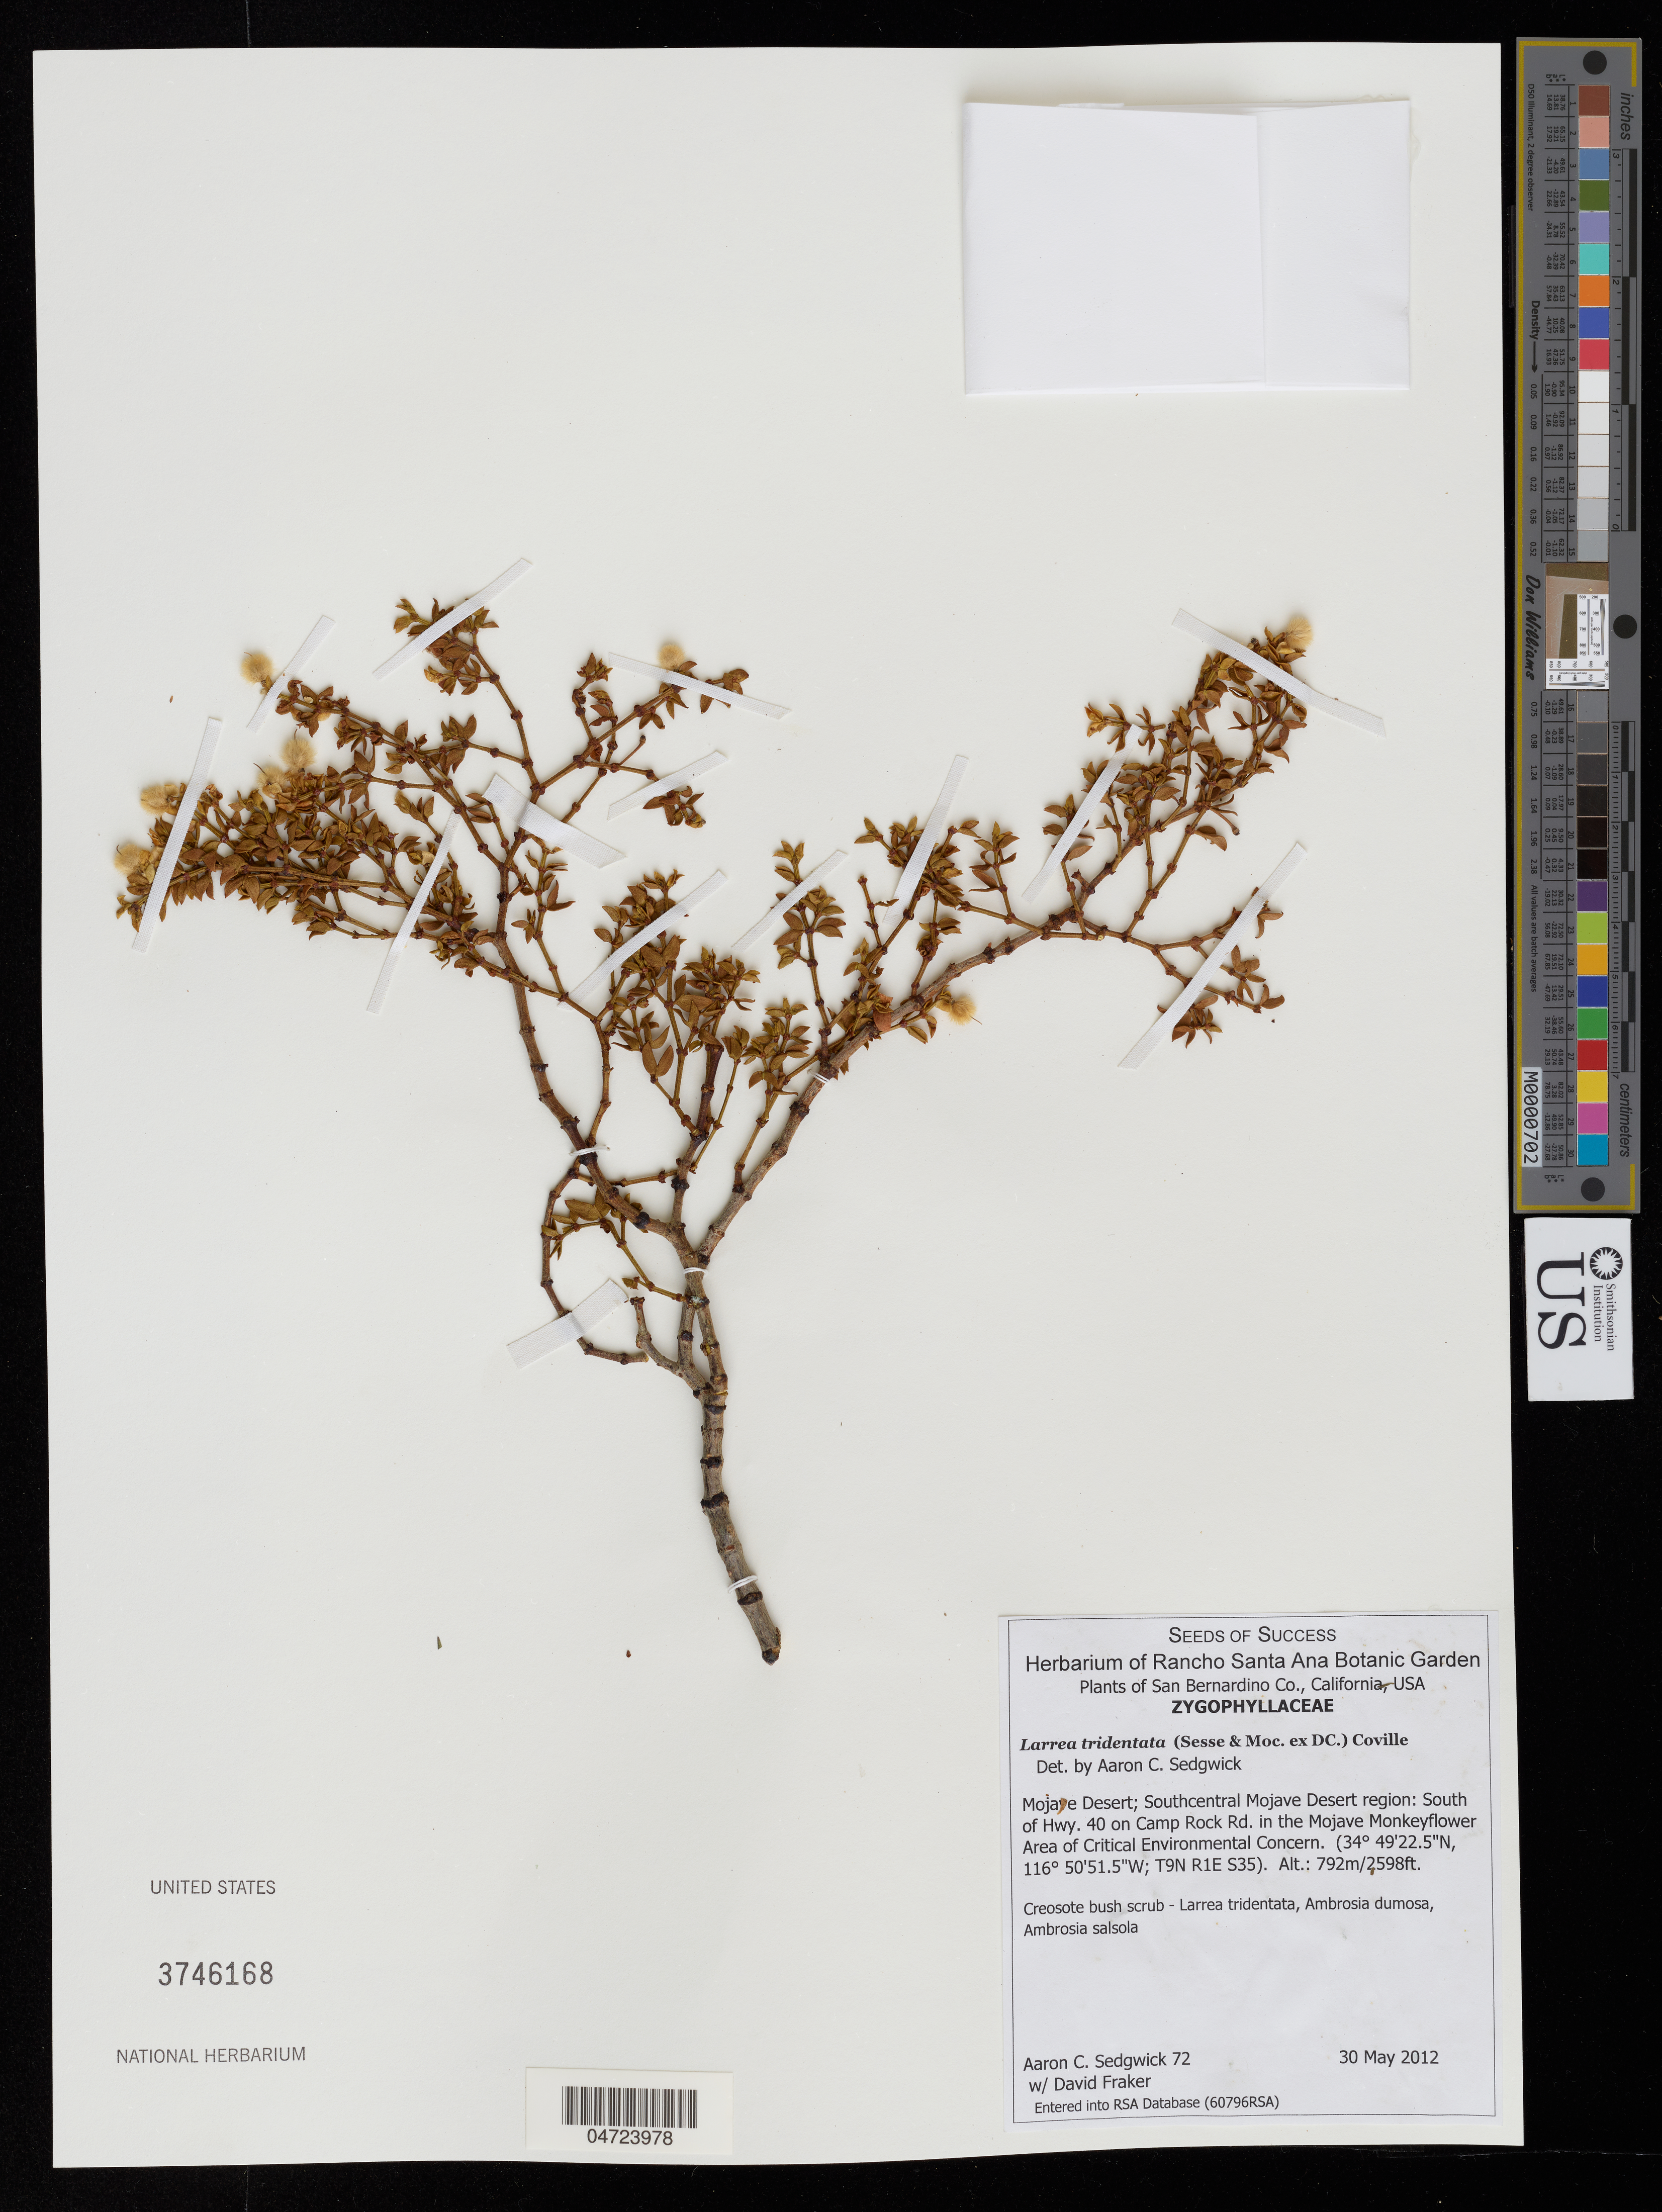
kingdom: Plantae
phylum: Tracheophyta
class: Magnoliopsida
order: Zygophyllales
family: Zygophyllaceae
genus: Larrea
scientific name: Larrea tridentata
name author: (Sessé & Moc. ex DC.) Coville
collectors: A. Sedgwick & D. Fraker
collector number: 72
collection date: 2012-05-30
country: United States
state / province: California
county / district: San Bernardino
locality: San Bernardino Co. Mojave Desert; Southcentral Mojave Desert region: South of Hwy. 40 on Camp Rock Rd. in the Mojave Monkeyflower Area of Critical Environmental Concern. (T9N R1E S35).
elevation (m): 792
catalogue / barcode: US 3746168